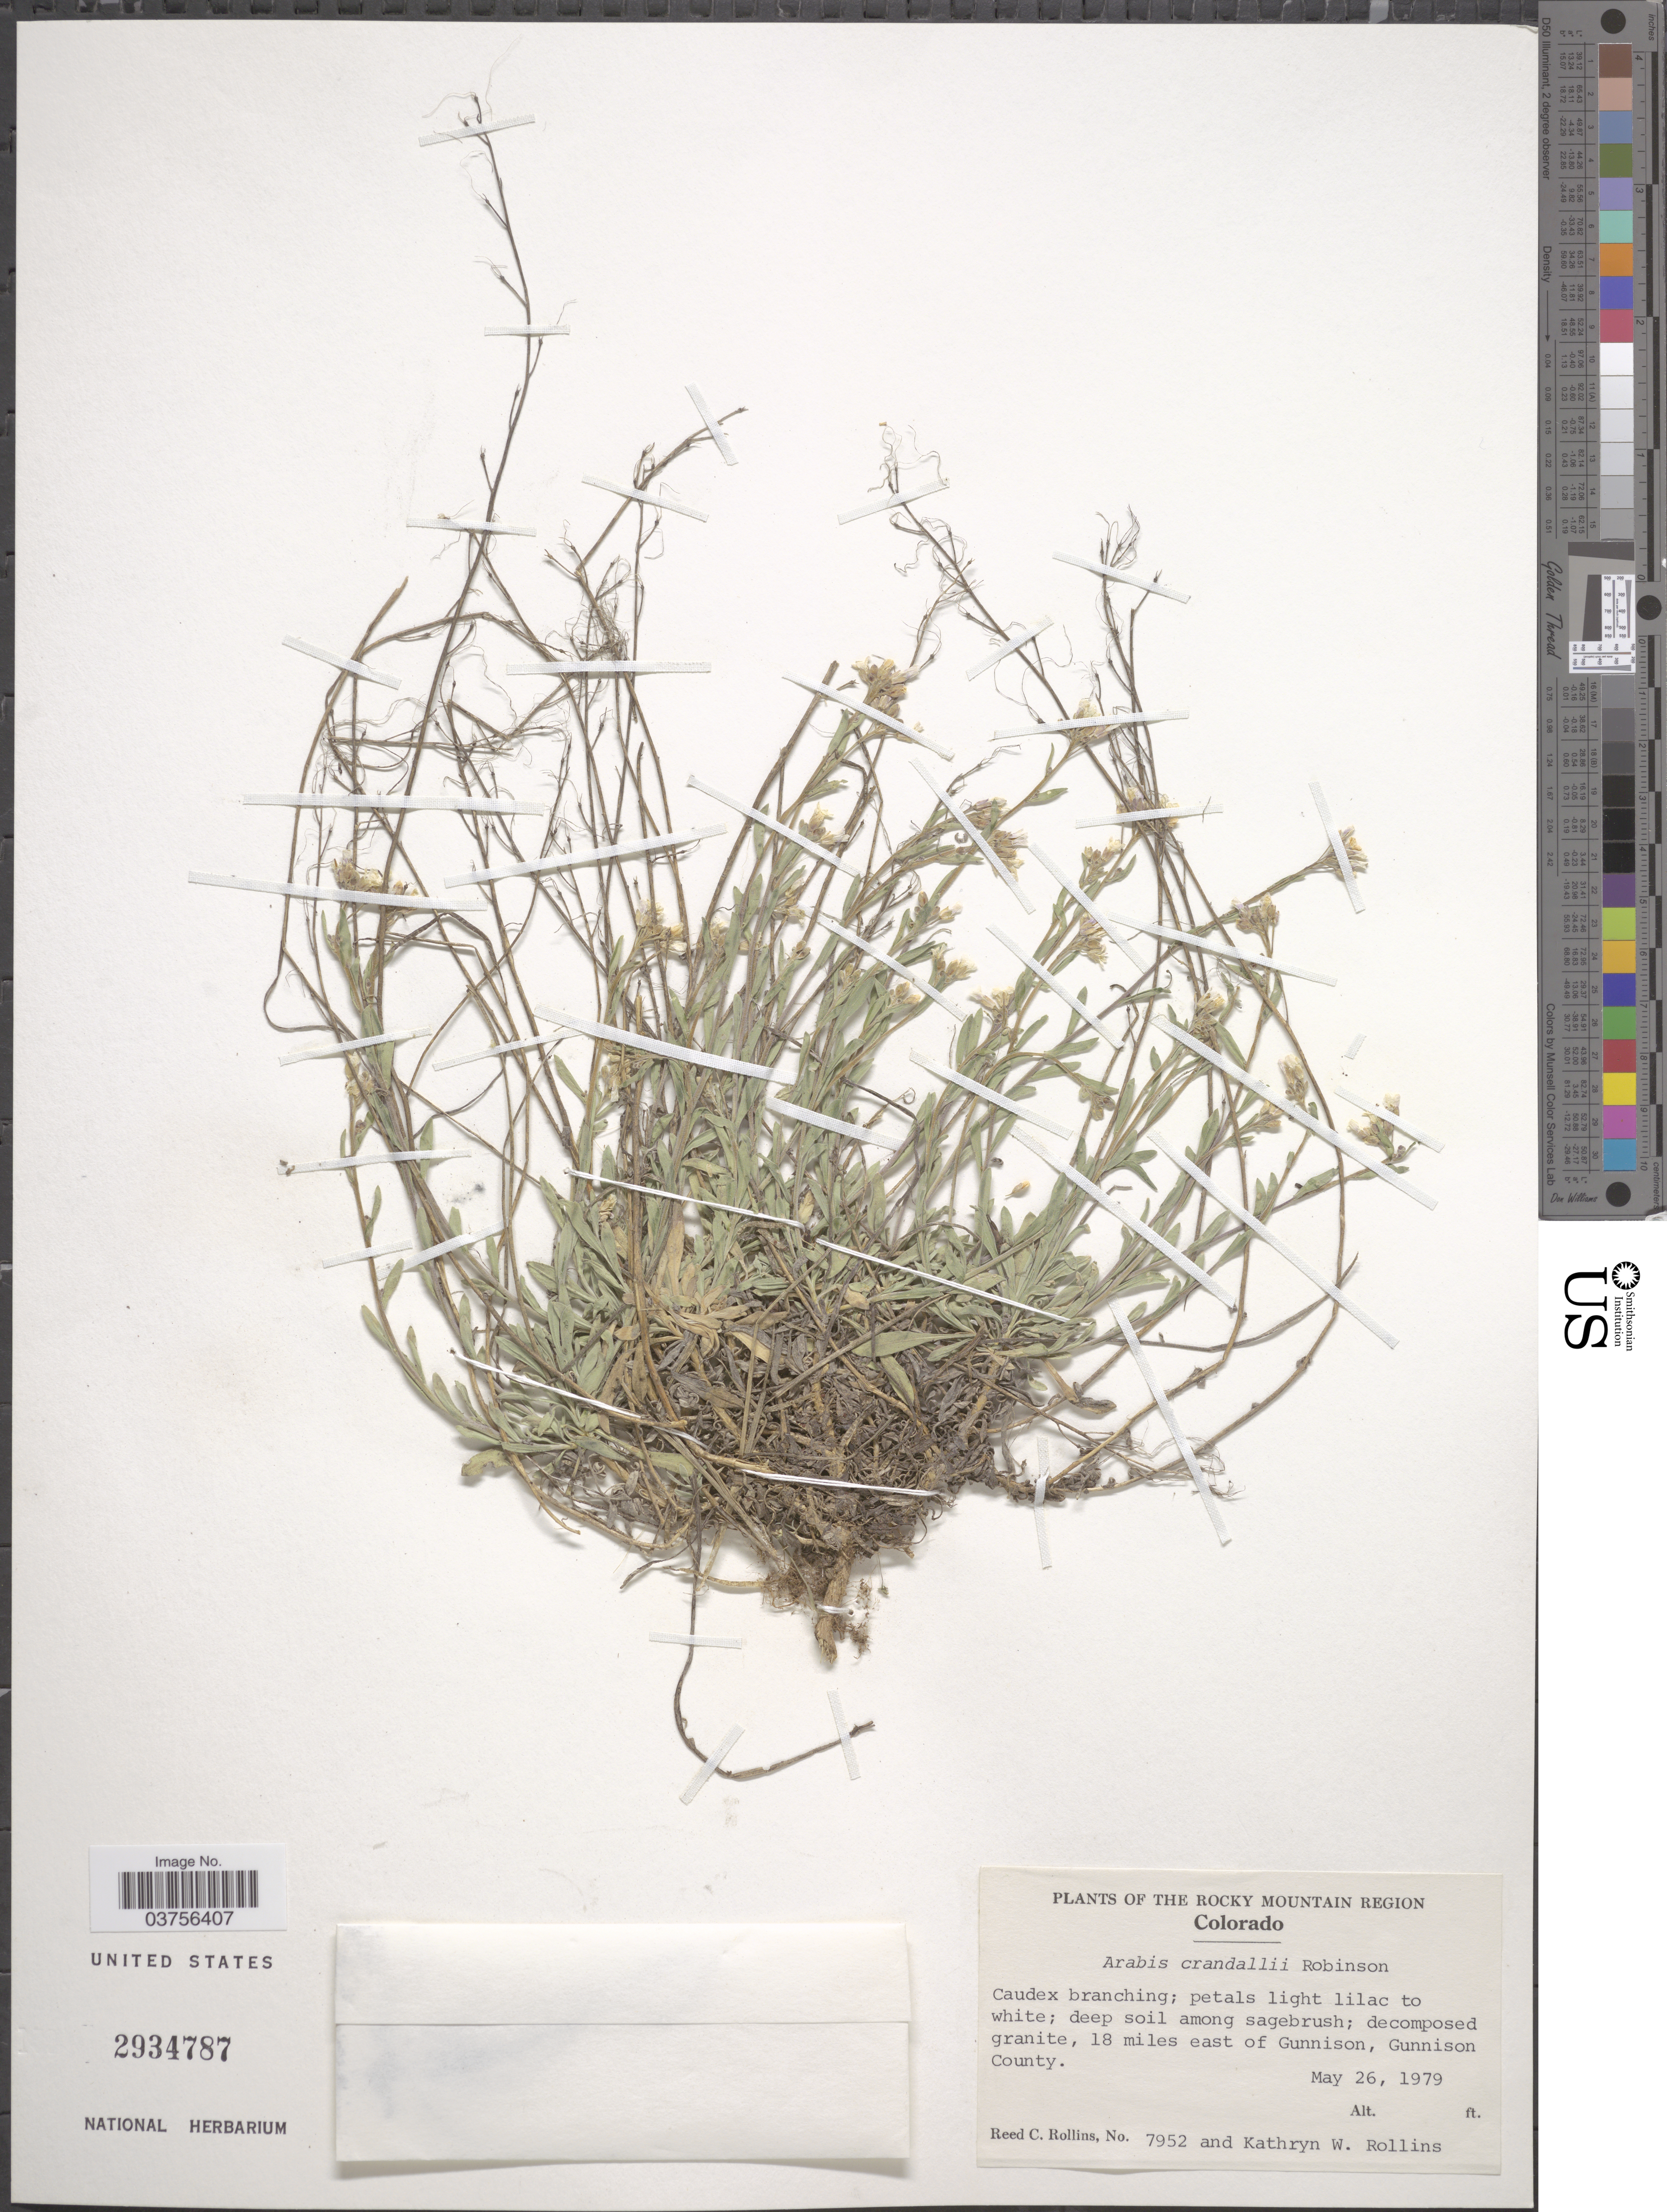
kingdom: Plantae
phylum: Tracheophyta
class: Magnoliopsida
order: Brassicales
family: Brassicaceae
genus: Arabis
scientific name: Arabis crandallii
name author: B.L. Rob.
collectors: R. C. Rollins & K. W. Rollins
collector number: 7952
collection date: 1979-05-26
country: United States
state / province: Colorado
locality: The Rocky Mountain Region. 18 miles east of Gunnison, Gunnison County.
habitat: deep soil among sagebrush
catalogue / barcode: US 2934787